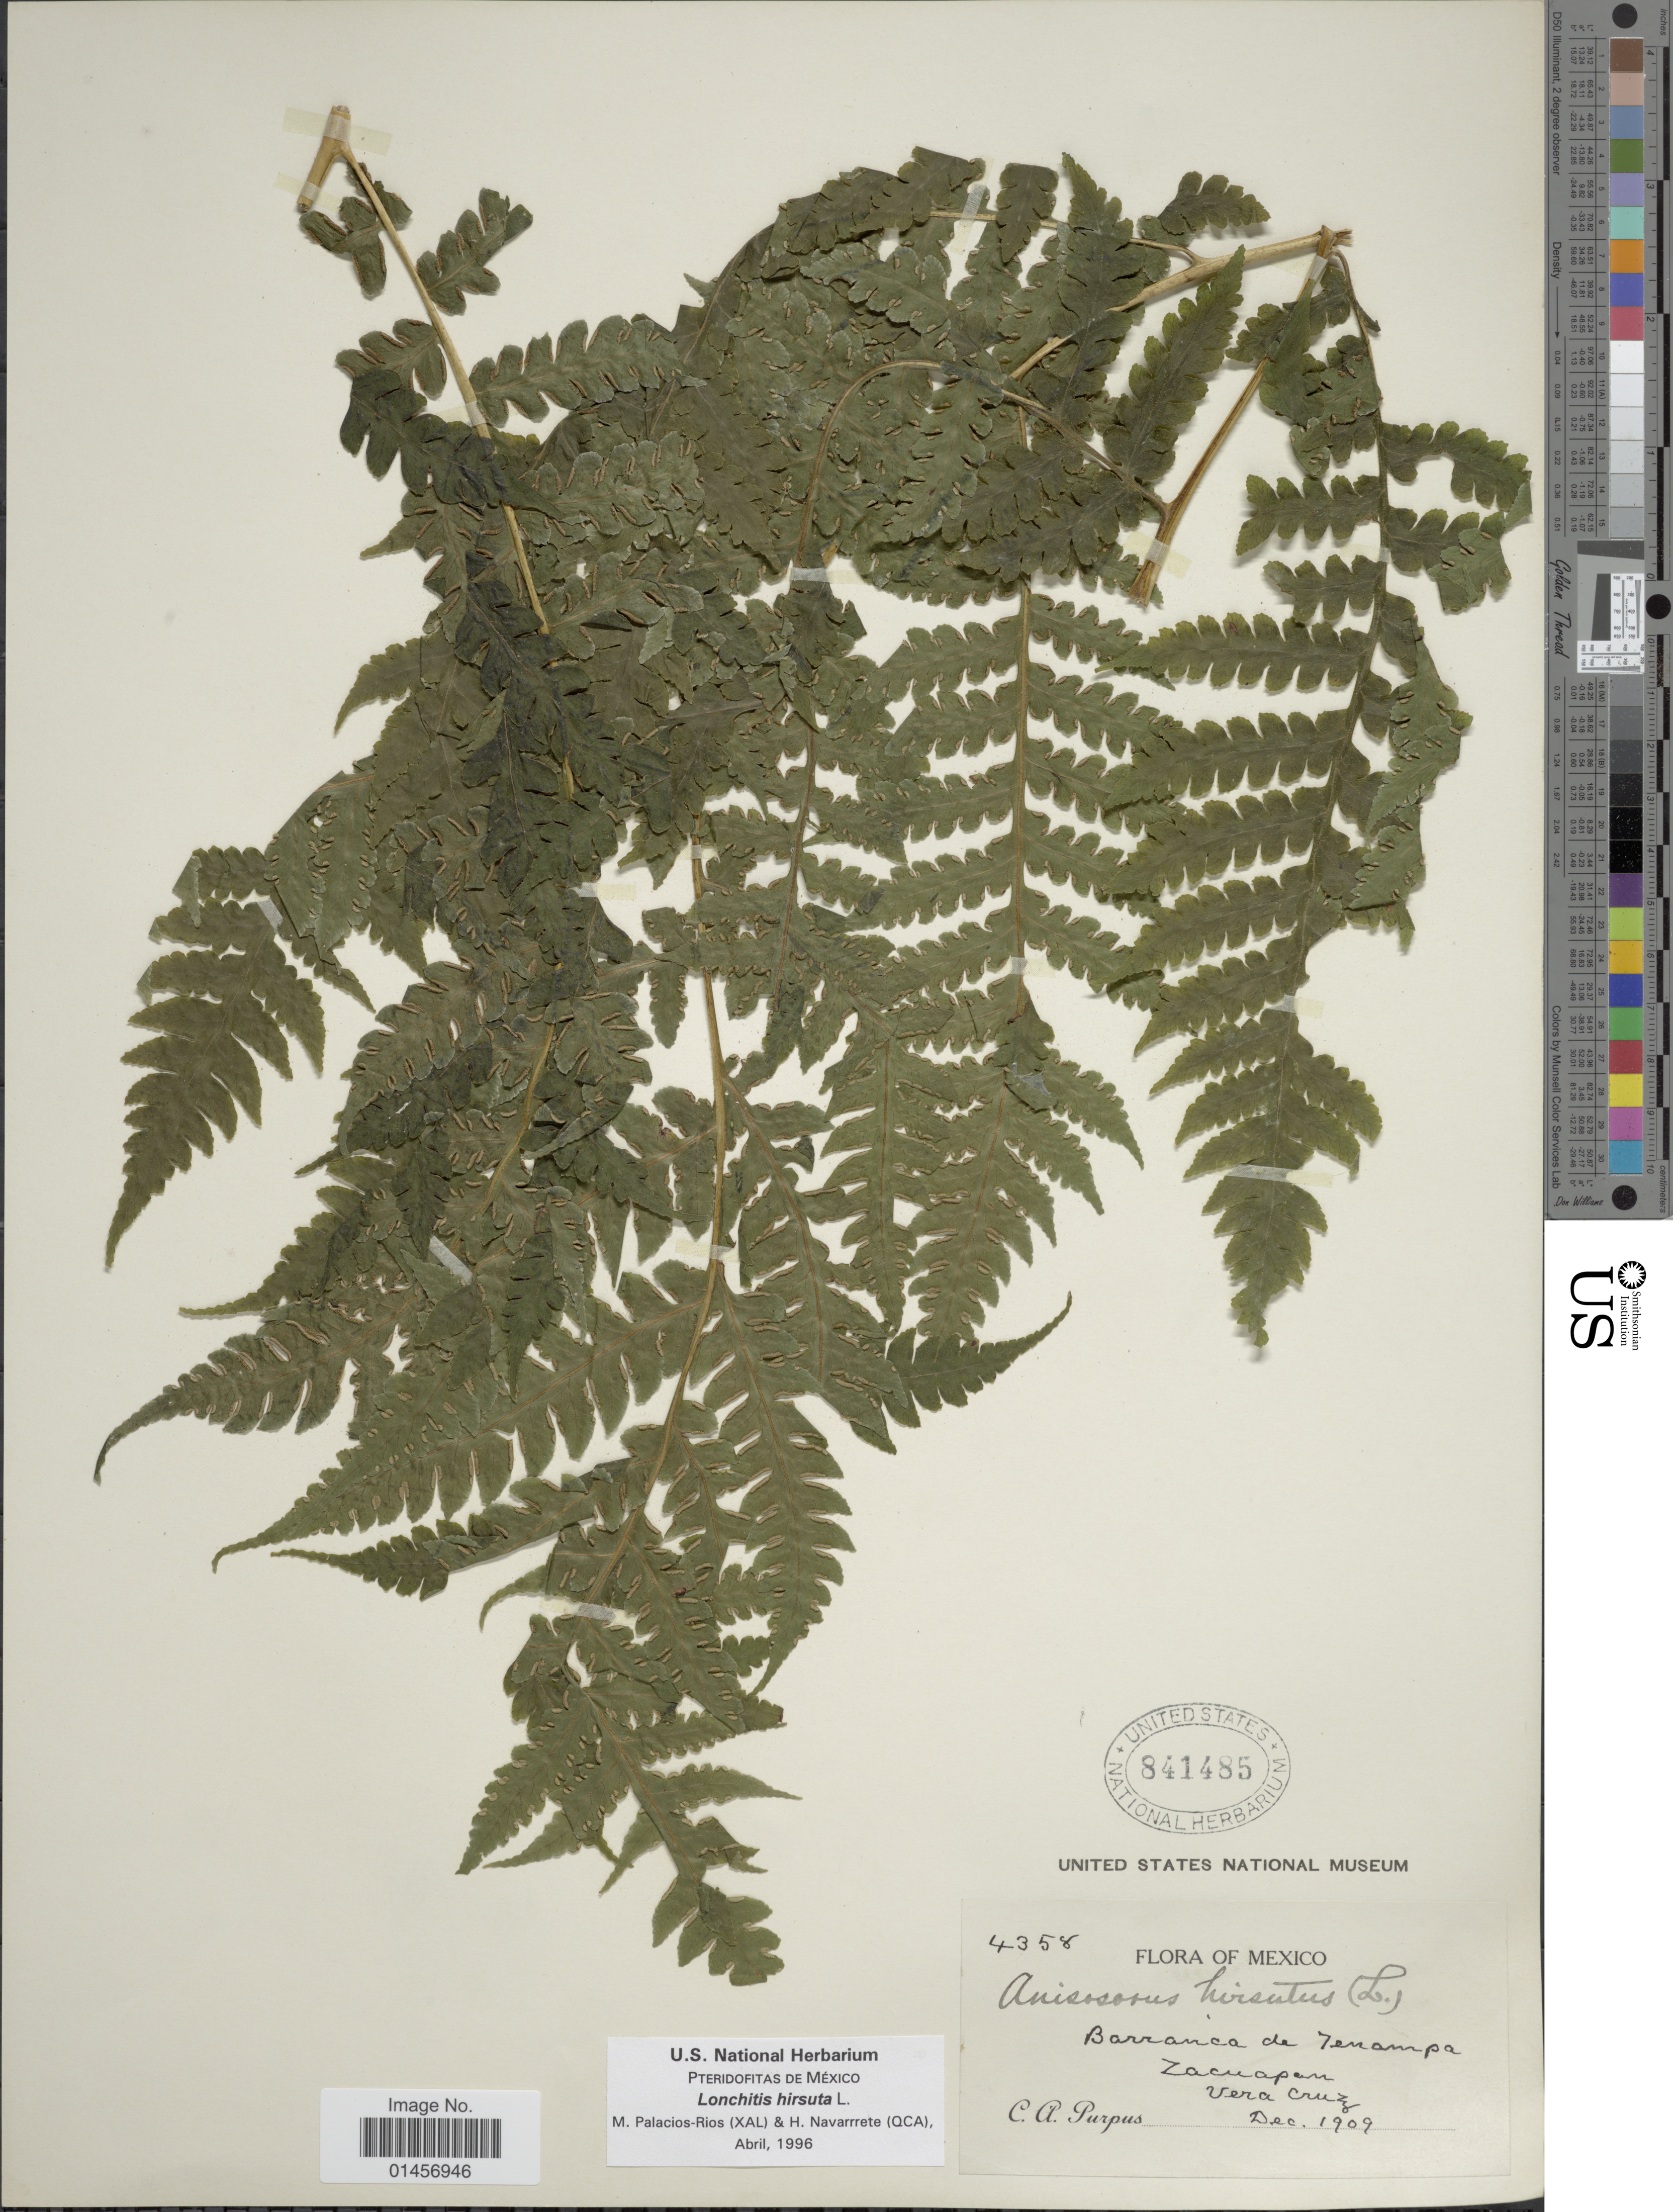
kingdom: Plantae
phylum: Tracheophyta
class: Polypodiopsida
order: Polypodiales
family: Lonchitidaceae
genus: Lonchitis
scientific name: Lonchitis hirsuta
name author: L.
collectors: C. A. Purpus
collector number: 4356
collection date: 1909-12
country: Mexico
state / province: Veracruz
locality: Mexico, Barranca de Tenampa, Zacuapan. Vera Cruz.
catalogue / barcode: US 841485